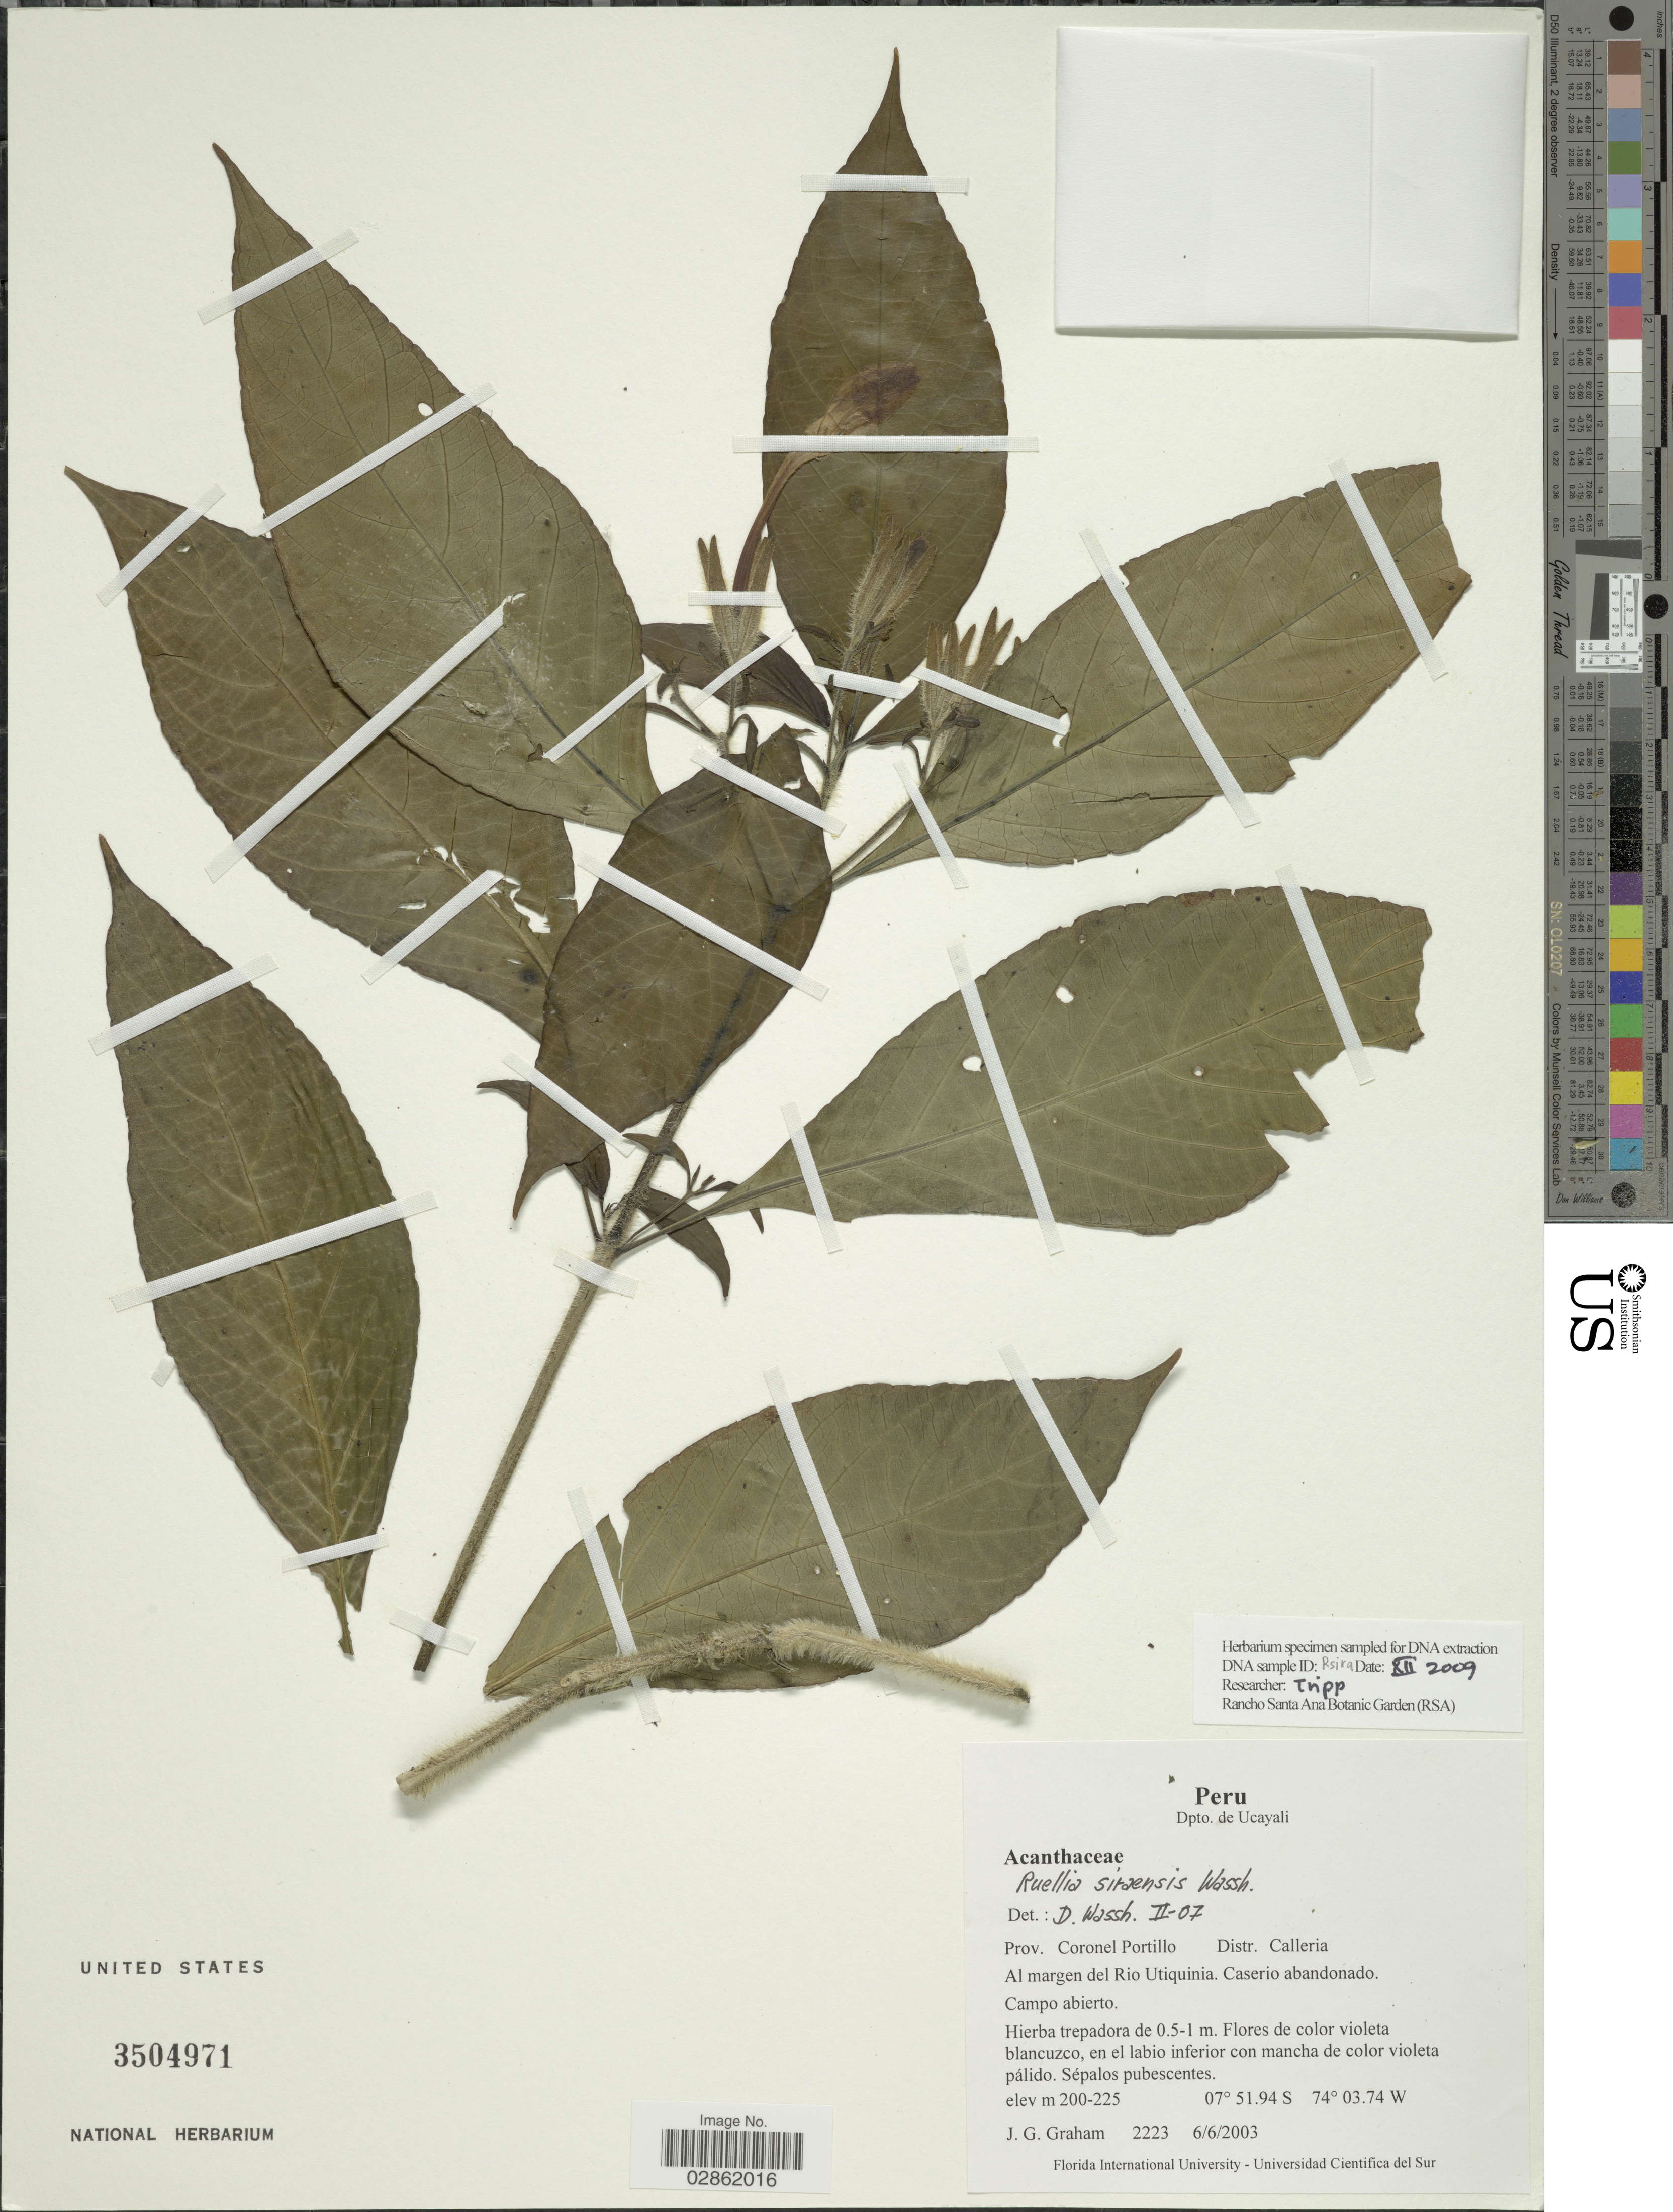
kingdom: Plantae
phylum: Tracheophyta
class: Magnoliopsida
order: Lamiales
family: Acanthaceae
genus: Ruellia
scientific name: Ruellia siraensis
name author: Wassh.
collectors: J. Graham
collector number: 2223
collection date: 2003-06-06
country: Peru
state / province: Ucayali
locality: Dpto. de Ucayali, Prov. Coronel Portillo, Distr. Calleria, Al margen del Rio Utiquinia, Caserio abandonado.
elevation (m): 200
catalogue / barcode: US 3504971